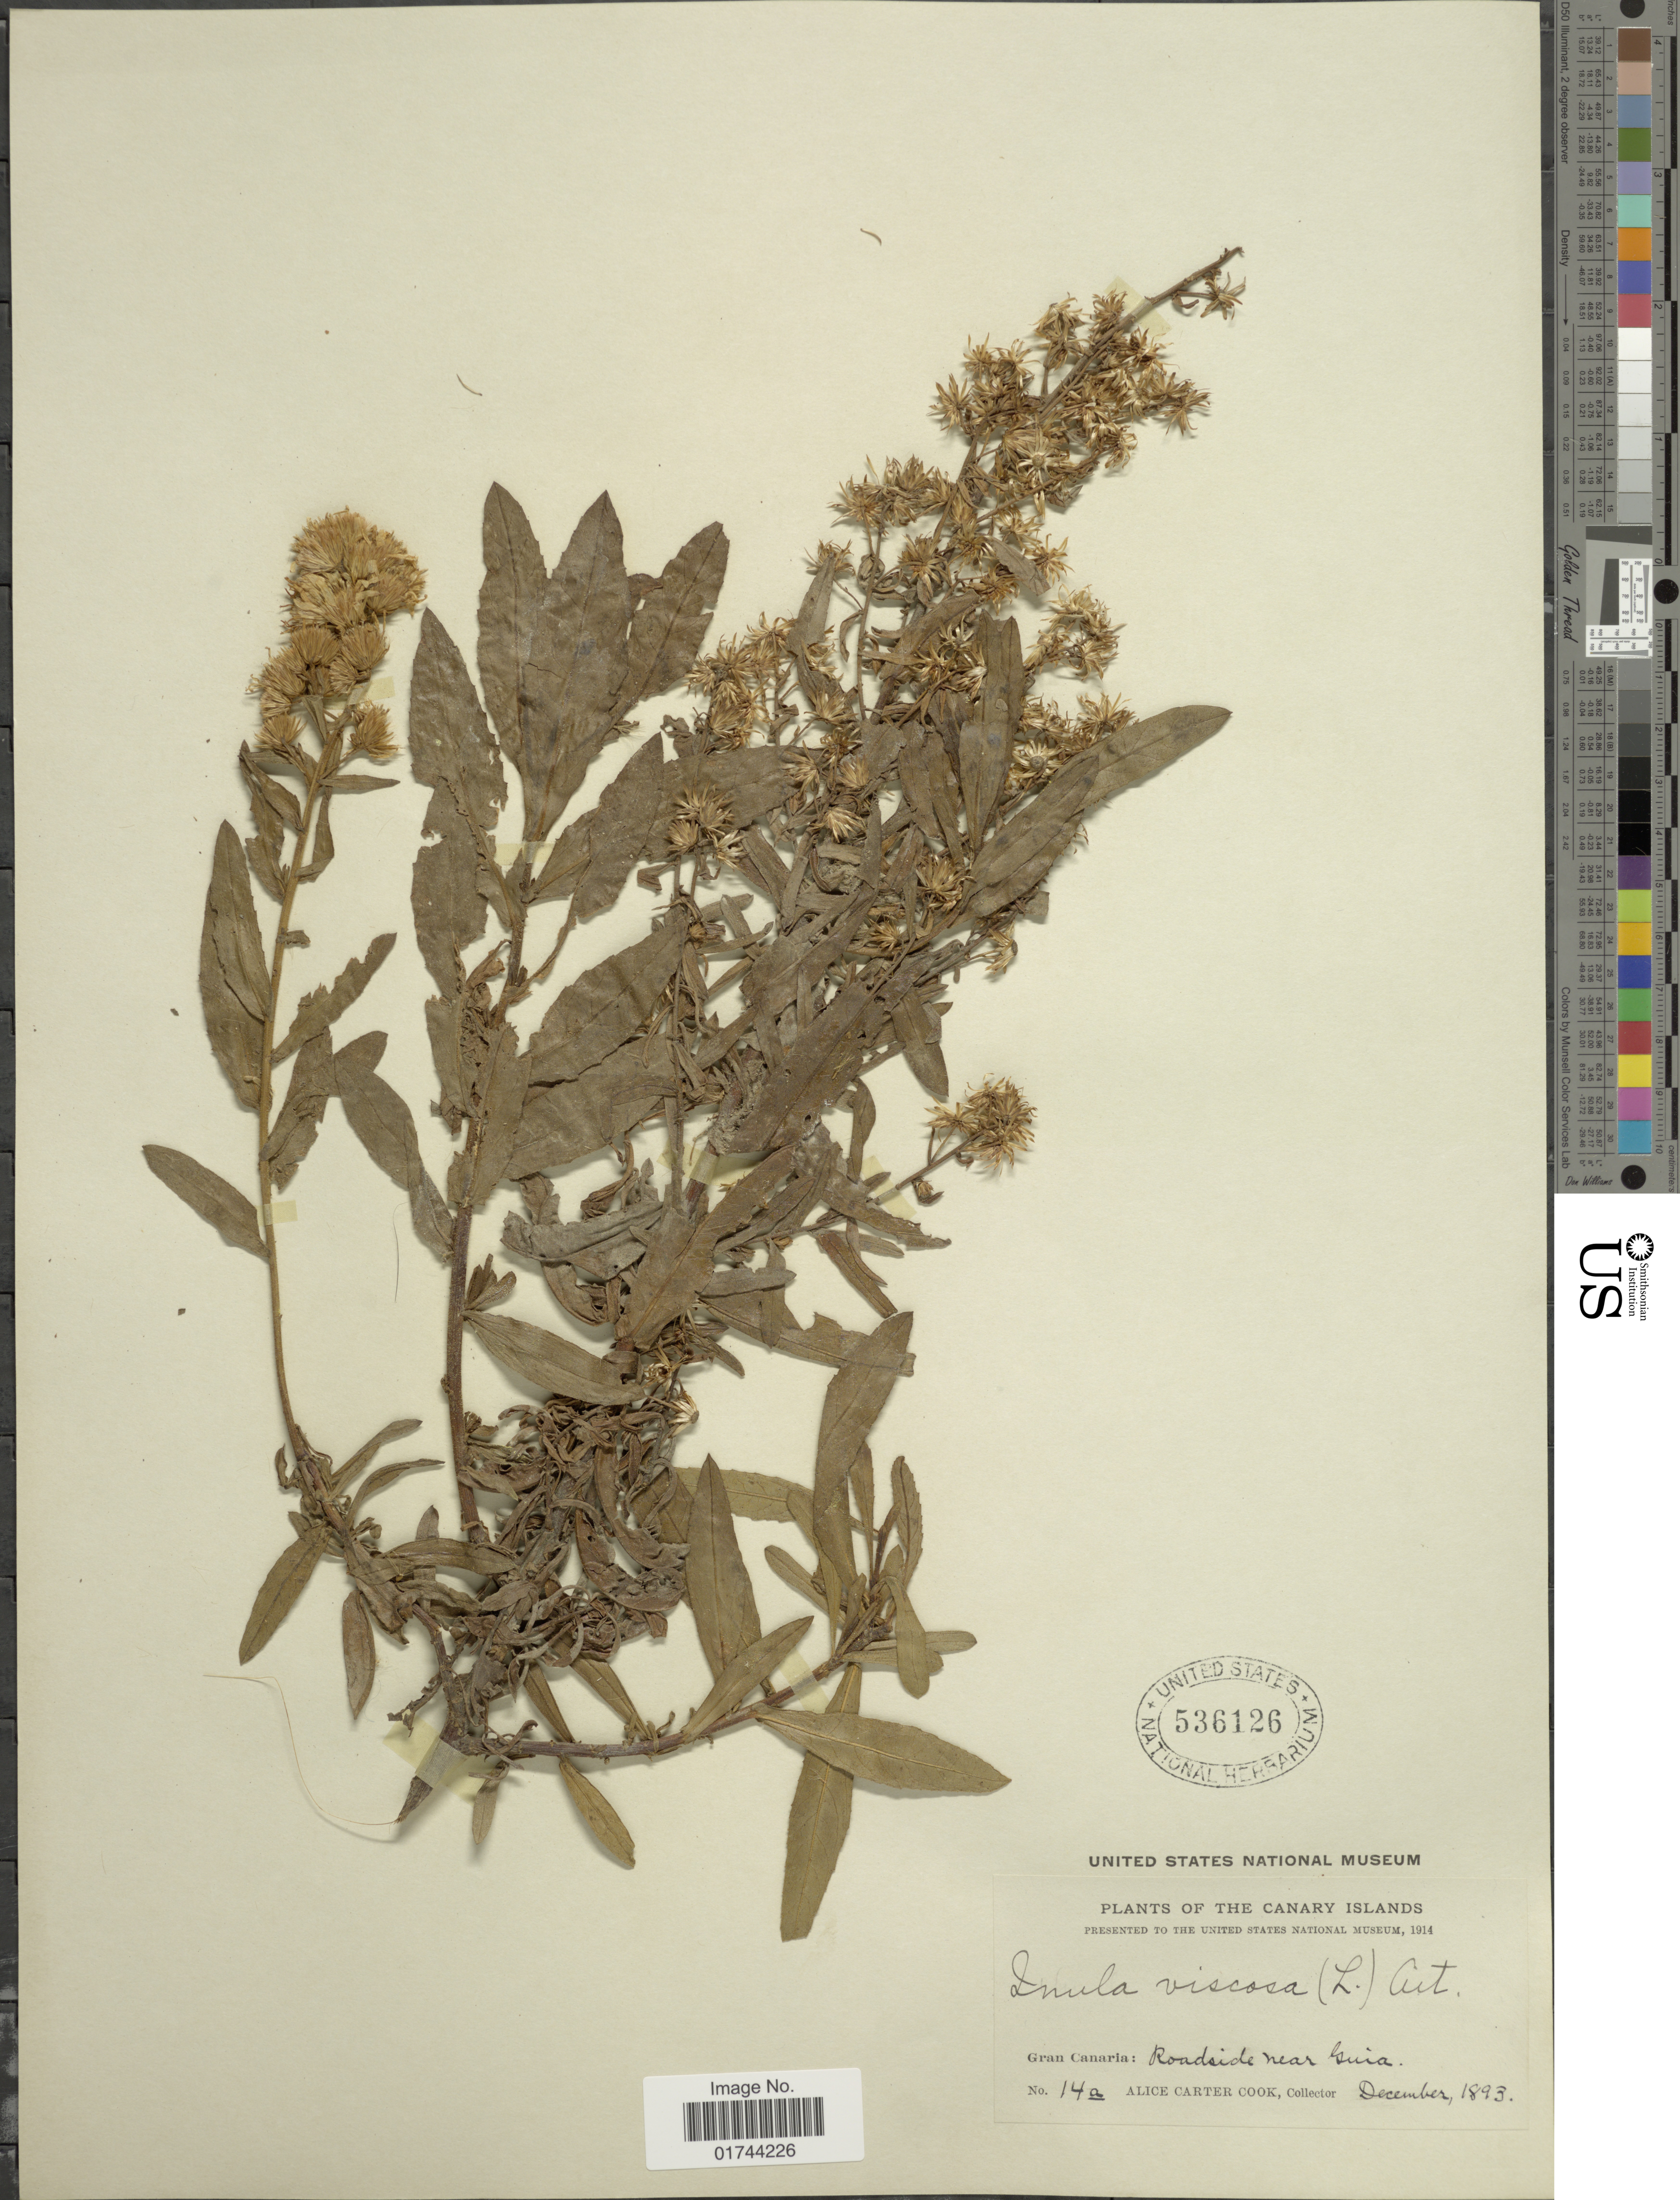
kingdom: Plantae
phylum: Tracheophyta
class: Magnoliopsida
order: Asterales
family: Asteraceae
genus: Inula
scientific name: Inula viscosa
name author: (L.) Aiton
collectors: Alice C. Cook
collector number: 14a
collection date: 1893-12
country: Spain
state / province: Canarias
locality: Canary Islands, Gran Canaria: Roadside near Guia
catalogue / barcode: US 536126